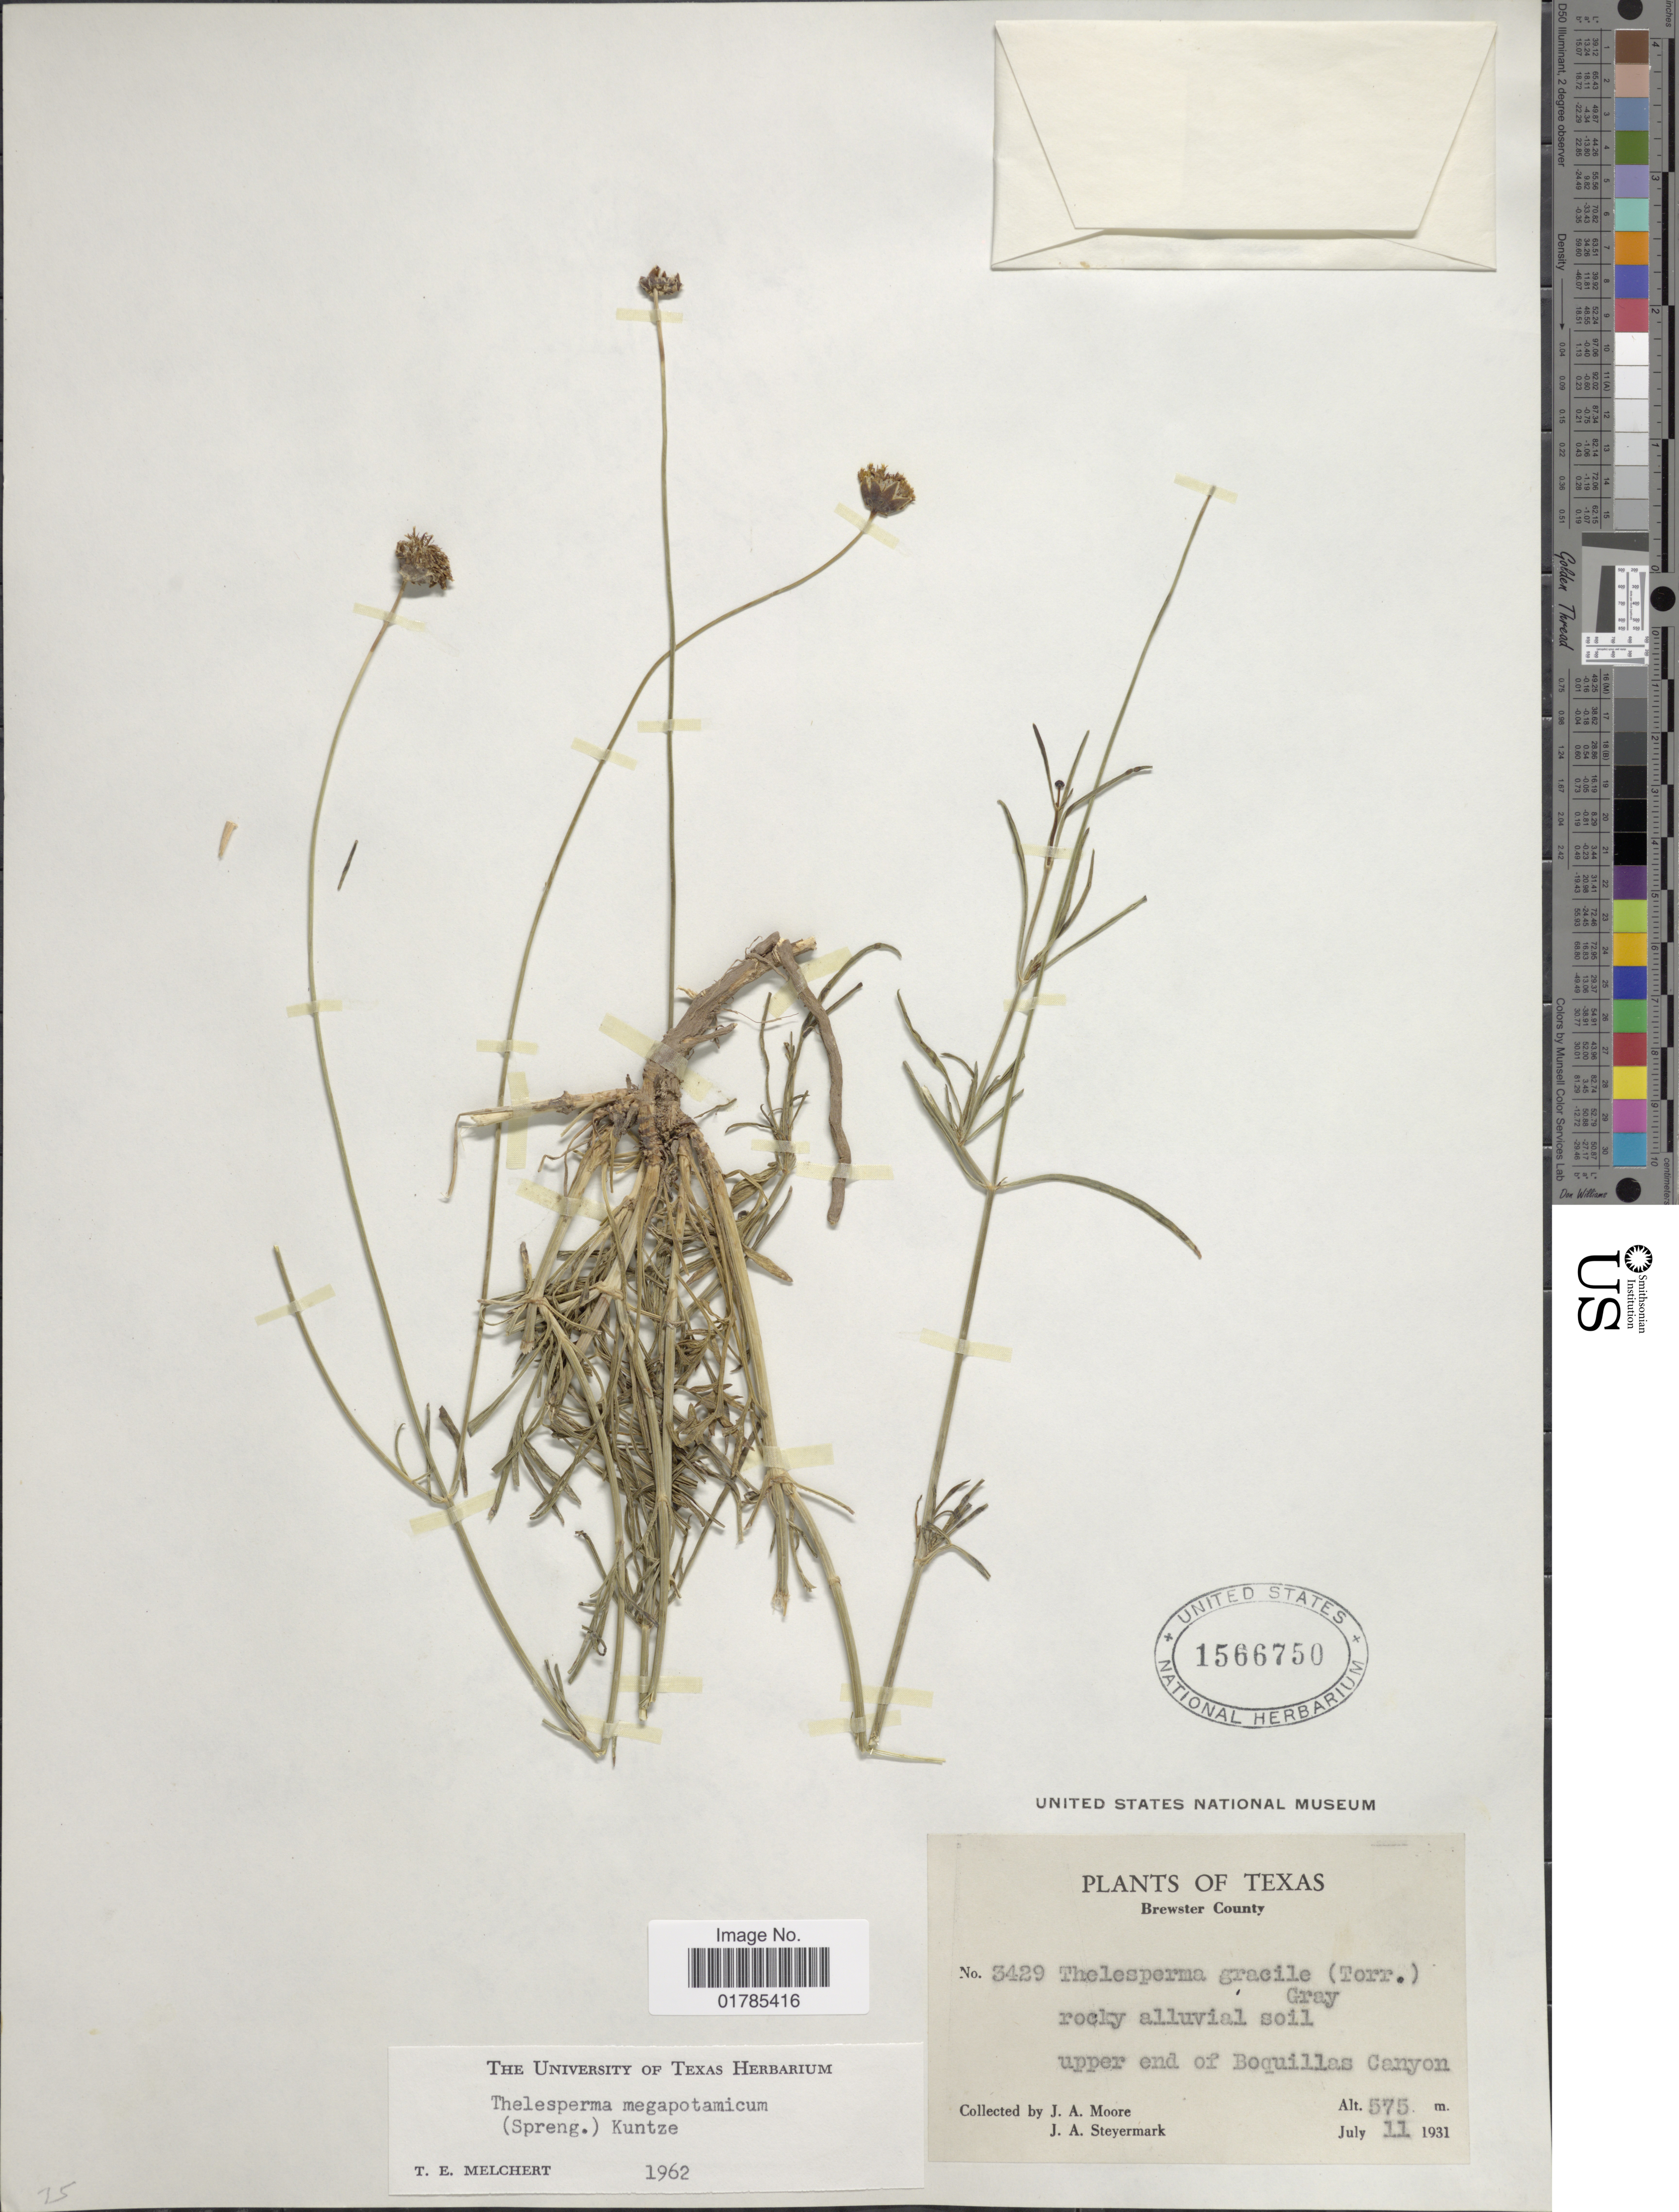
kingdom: Plantae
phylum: Tracheophyta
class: Magnoliopsida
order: Asterales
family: Asteraceae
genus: Thelesperma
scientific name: Thelesperma megapotamicum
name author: (Spreng.) Herter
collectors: J. A. Moore & J. Steyermark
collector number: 3429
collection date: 1931-07-11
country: United States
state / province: Texas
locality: Brewster County, Upper end of Boquillas Canyon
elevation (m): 575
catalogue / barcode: US 1566750